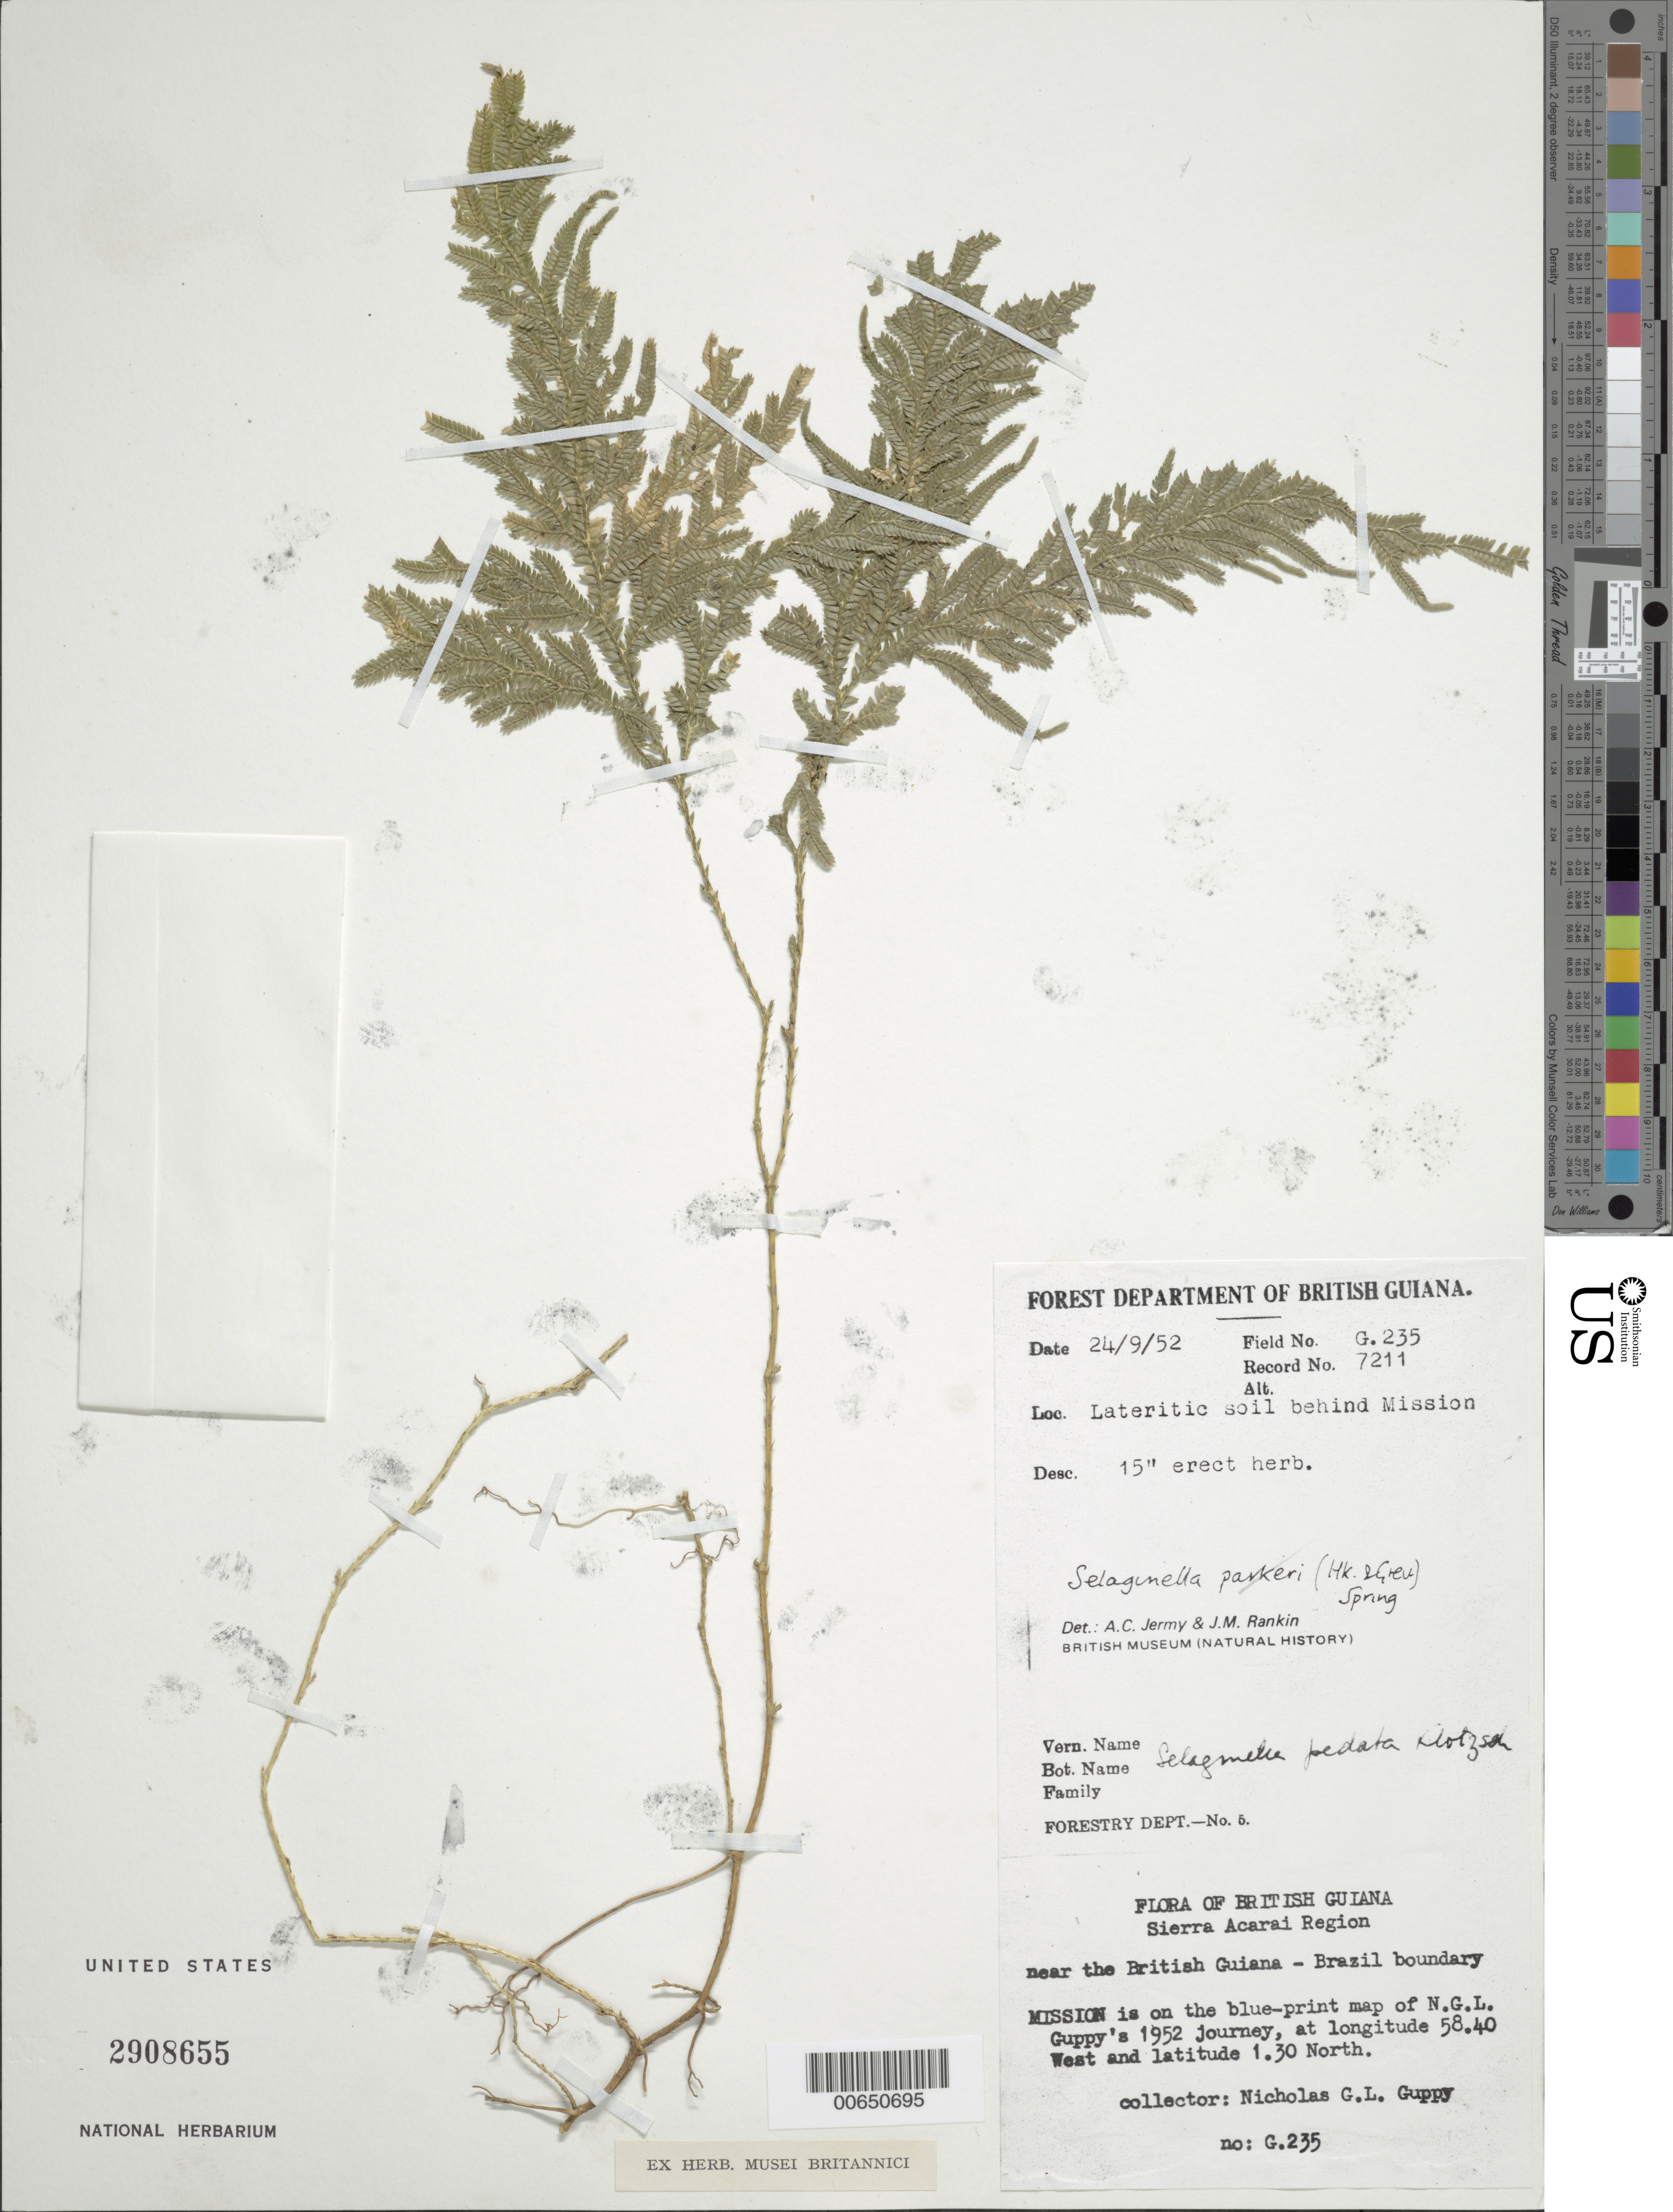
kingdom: Plantae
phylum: Tracheophyta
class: Lycopodiopsida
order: Selaginellales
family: Selaginellaceae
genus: Selaginella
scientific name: Selaginella pedata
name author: Klotzsch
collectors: N. Guppy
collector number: G 235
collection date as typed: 24-Sep-52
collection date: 1952-09-24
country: Guyana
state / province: U. Takutu-U. Essequibo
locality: Sierra Acarai Region; near British Guiana-Brazil boundary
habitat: Lateritic soil behind mission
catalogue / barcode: US 2908655